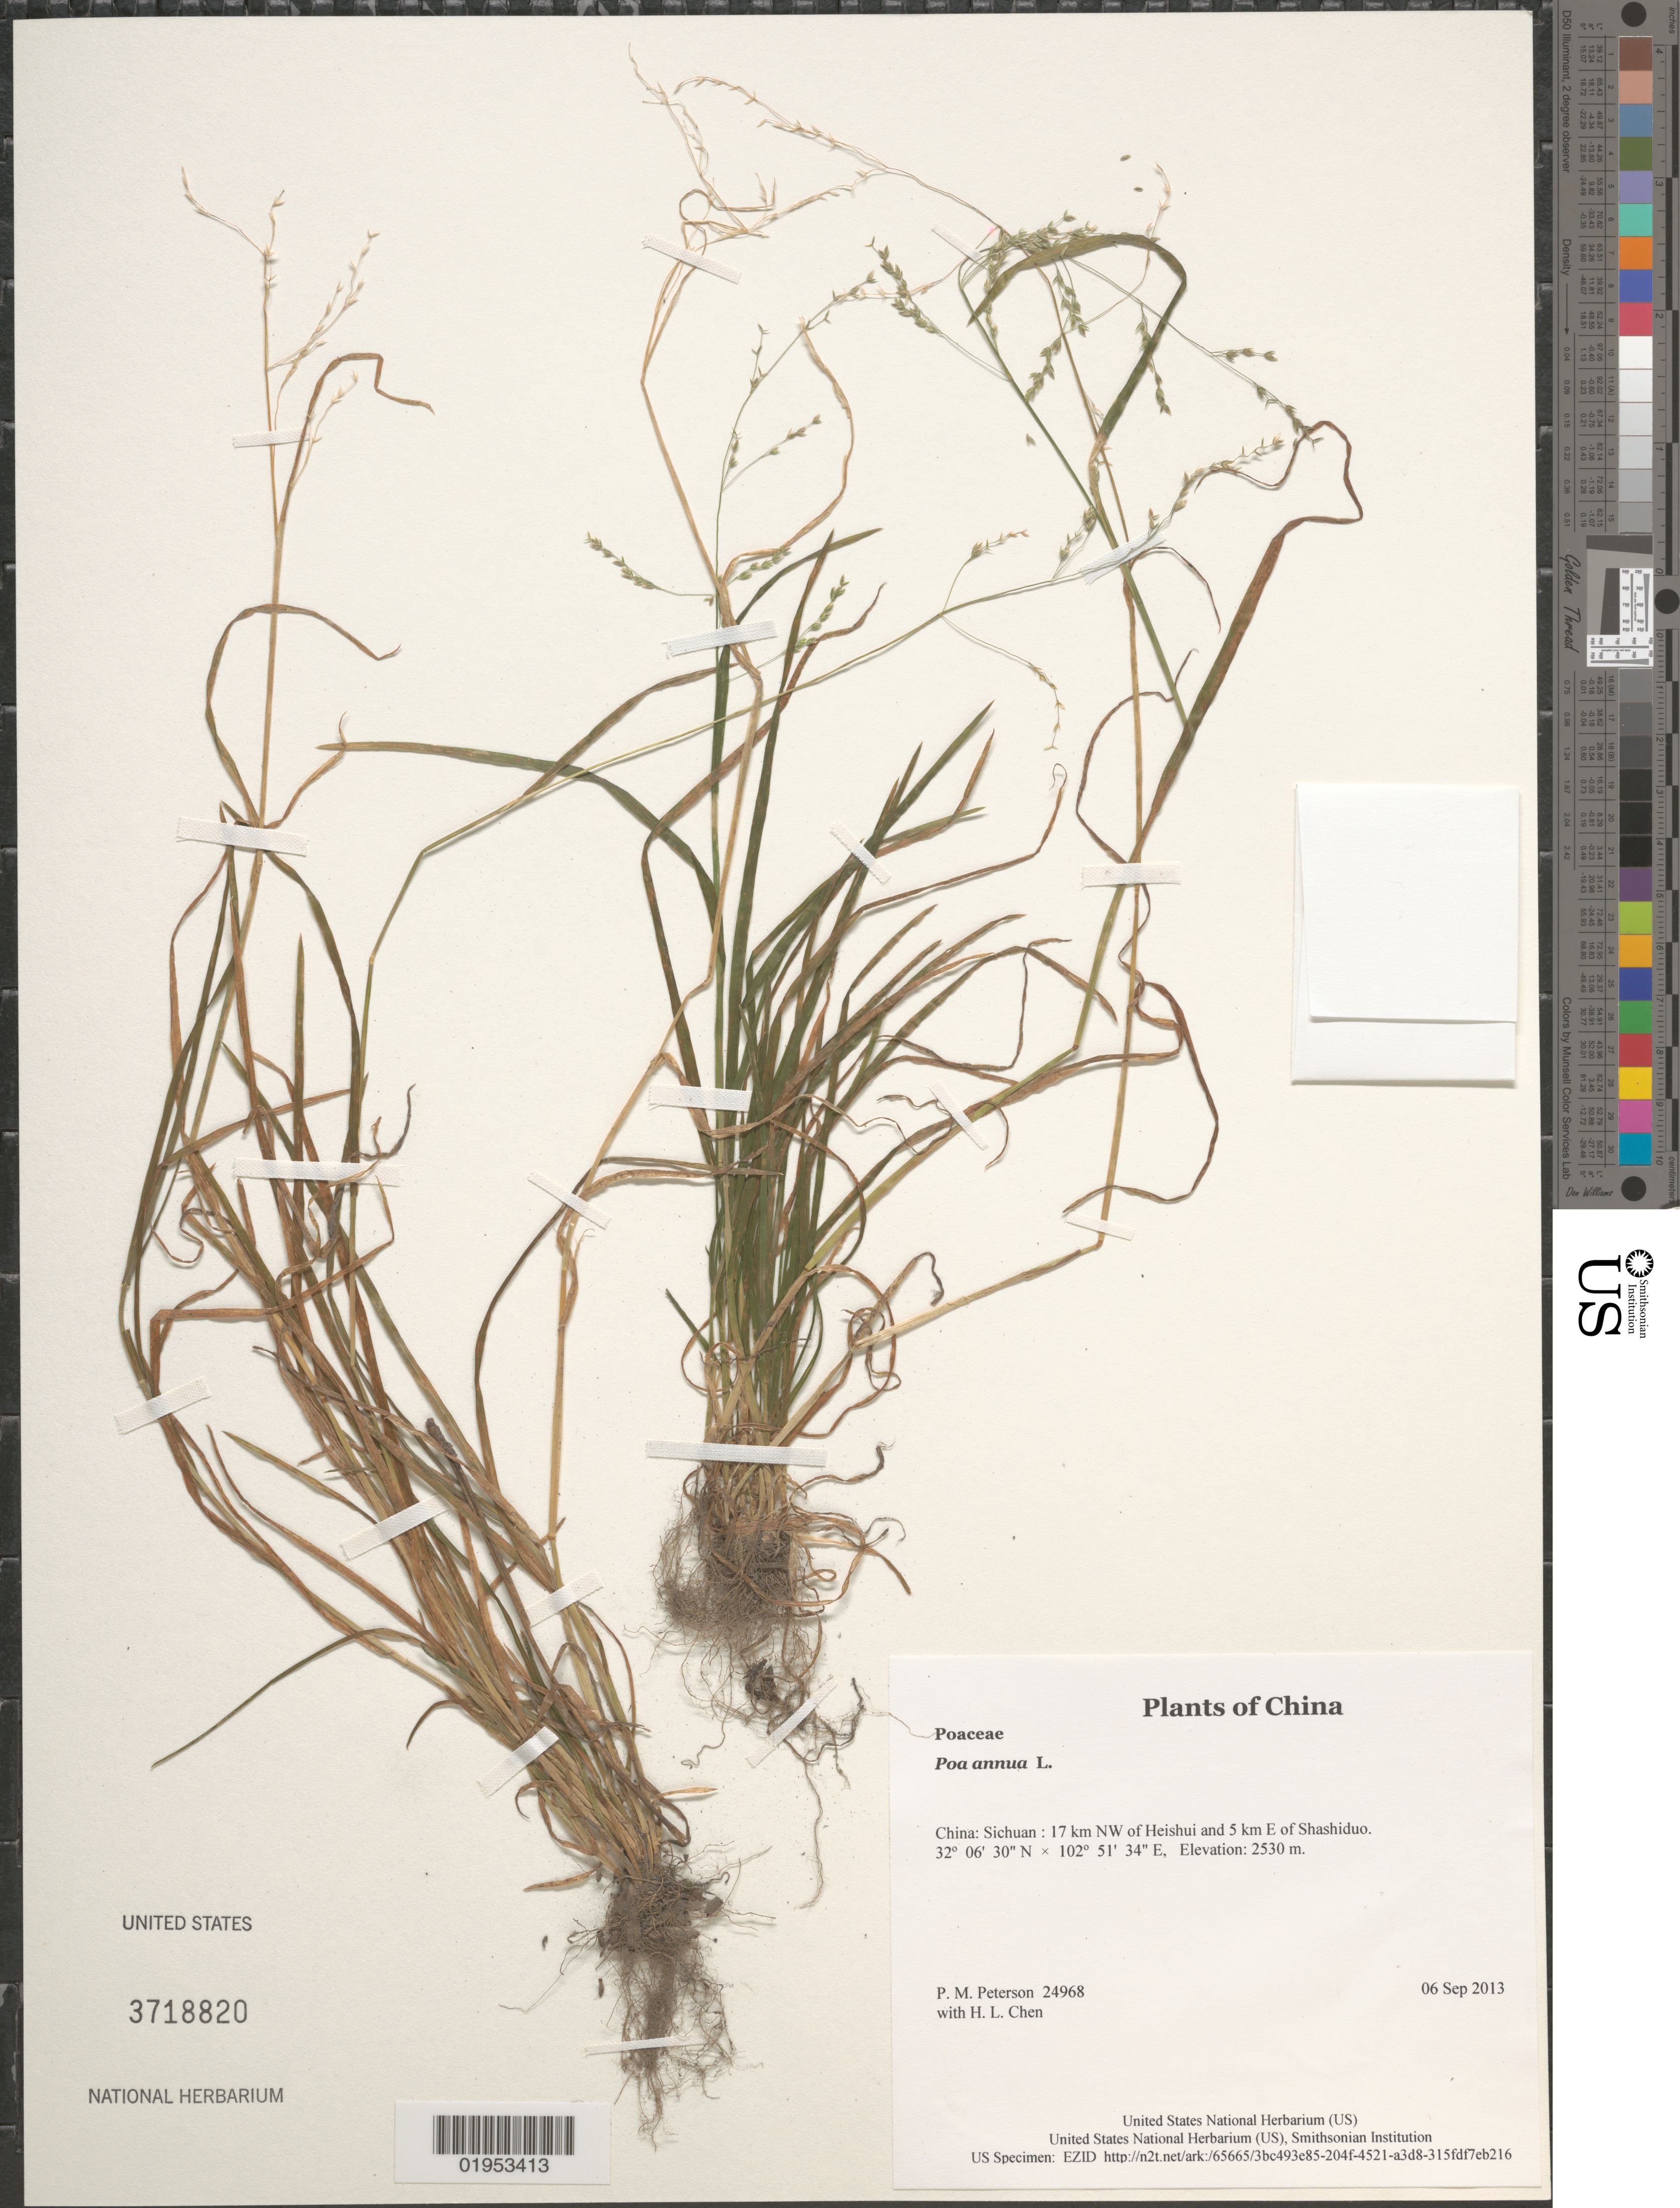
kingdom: Plantae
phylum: Tracheophyta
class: Liliopsida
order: Poales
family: Poaceae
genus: Poa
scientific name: Poa acroleuca var. acroleuca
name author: Steud.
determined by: Soreng, Robert J., Research Associate (BOT), Smithsonian Institution - National Museum of Natural History (UNITED STATES)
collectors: P. M. Peterson & H. L. Chen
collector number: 24968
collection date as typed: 6 Sep 2013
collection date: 2013-09-06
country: China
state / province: Sichuan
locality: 17 km NW of Heishui and 5 km E of Shashiduo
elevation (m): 2530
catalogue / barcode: US 3718820